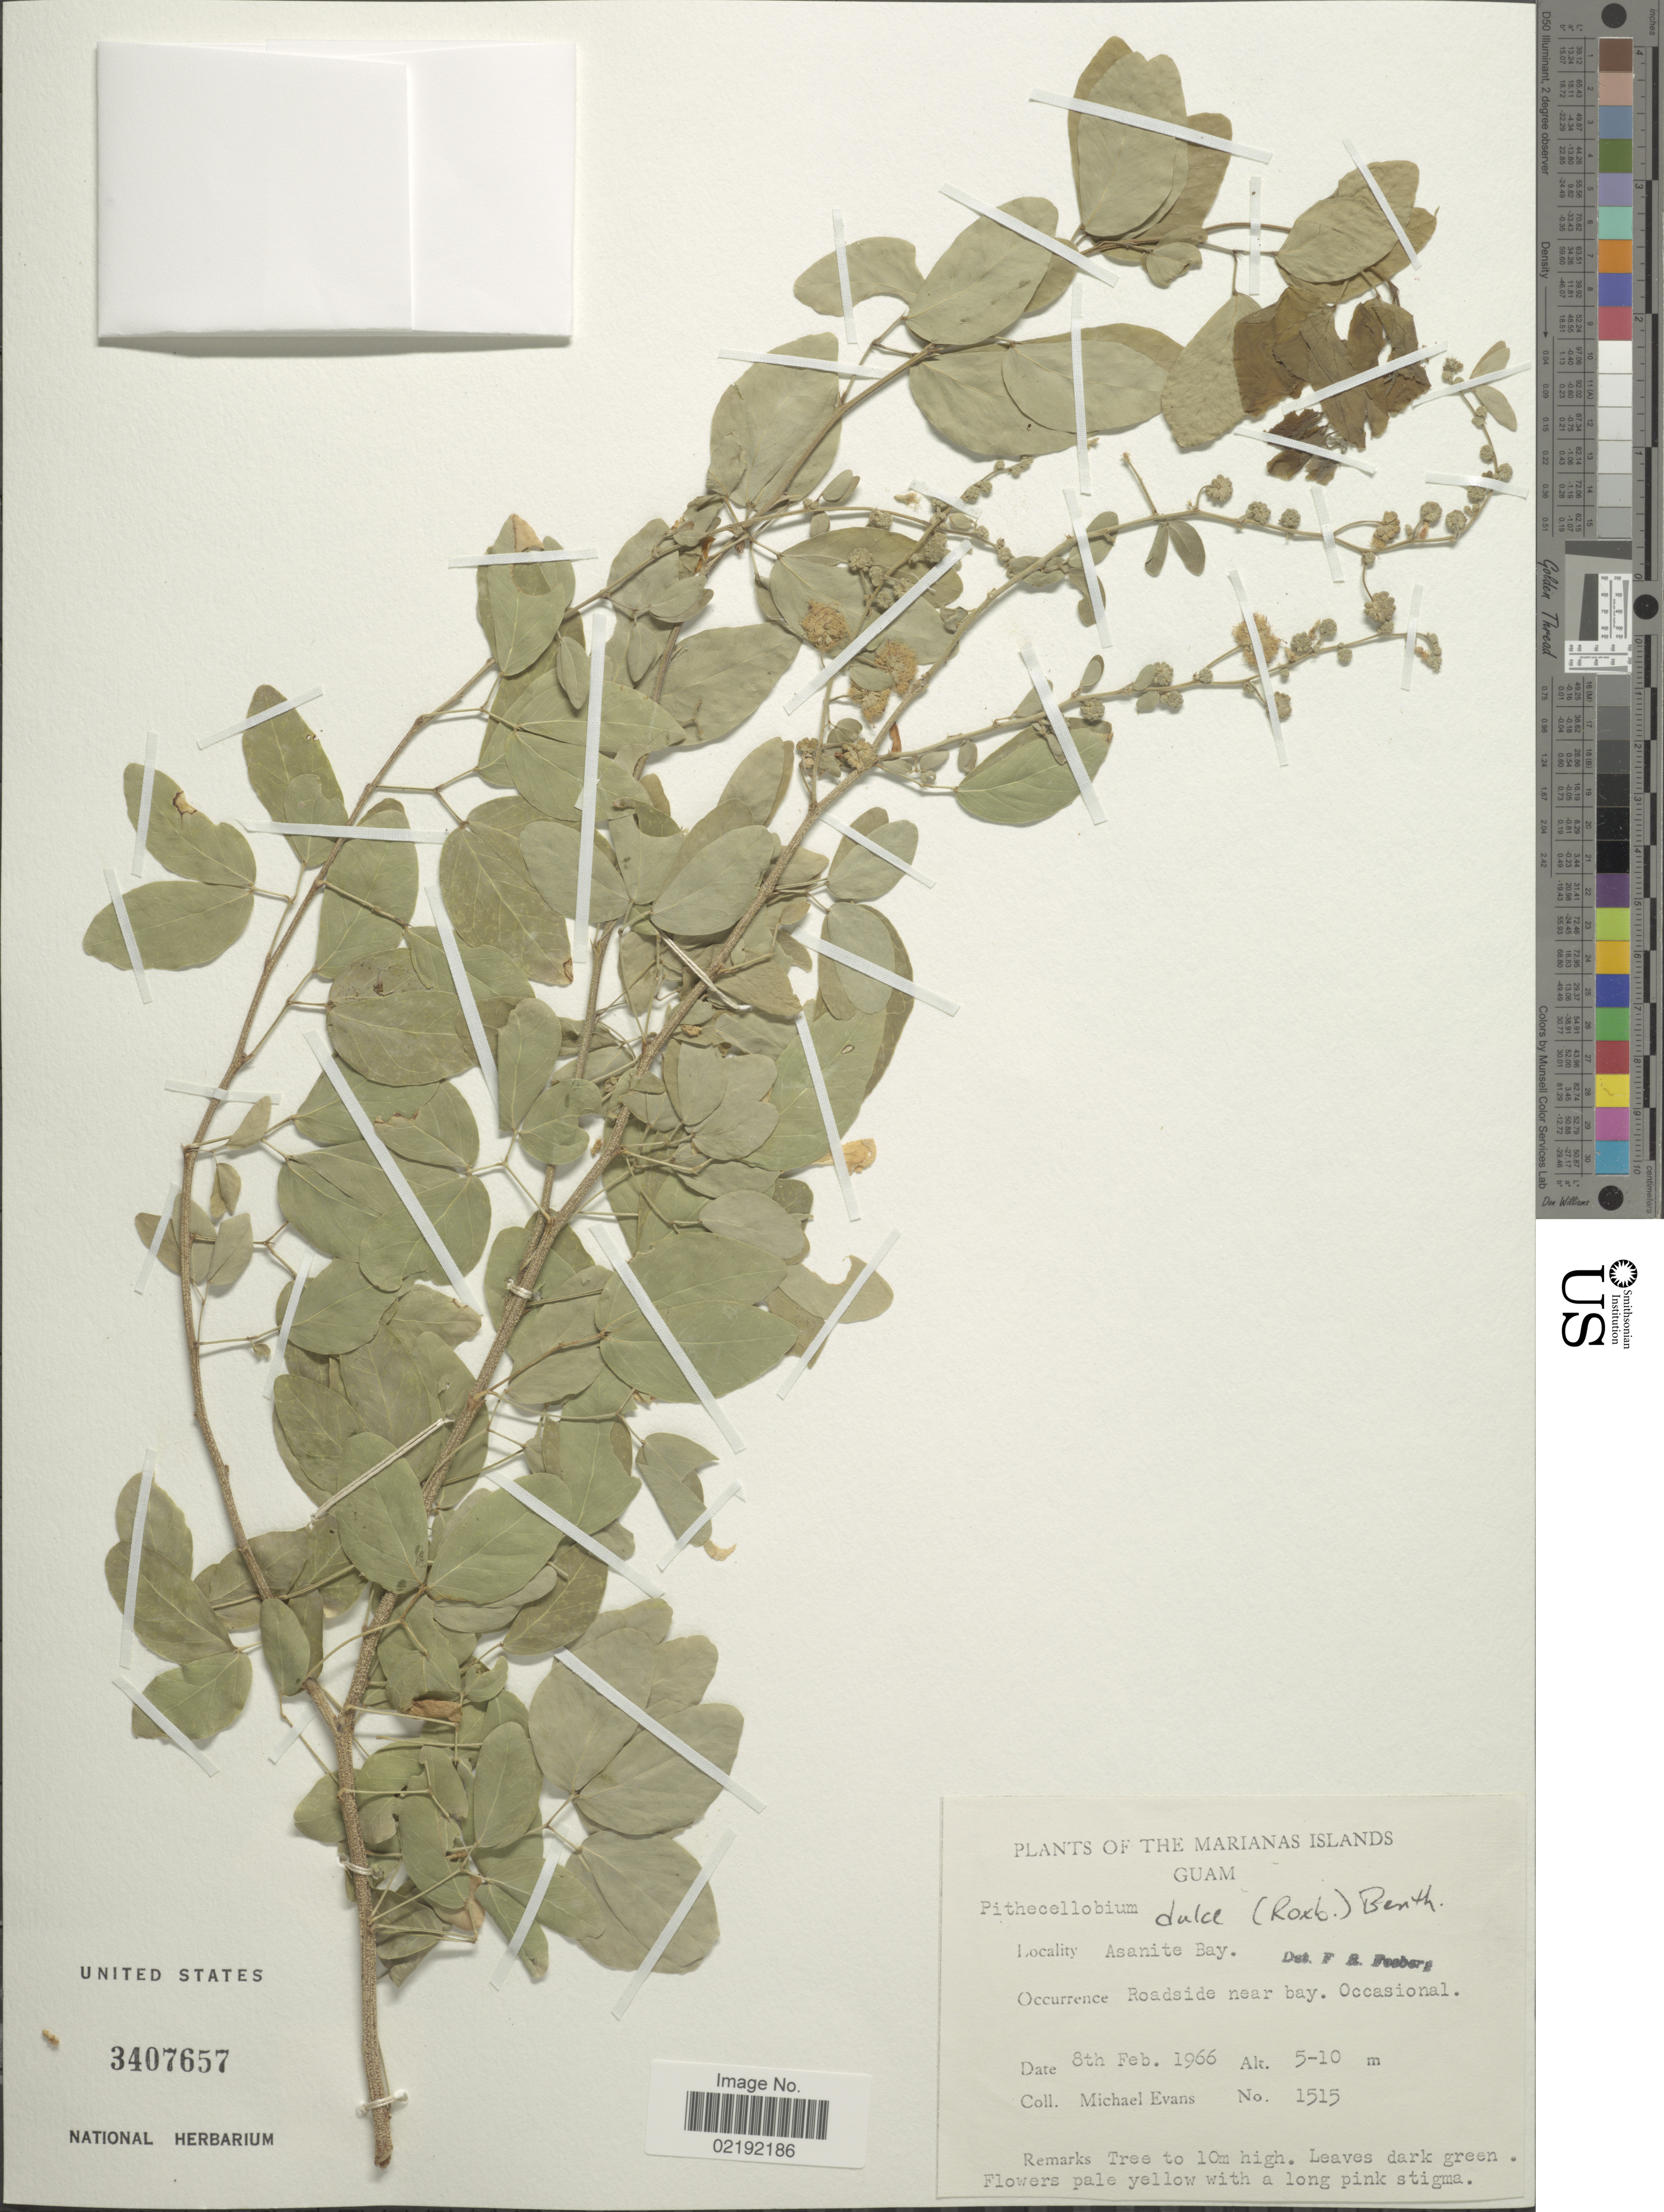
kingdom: Plantae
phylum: Tracheophyta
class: Magnoliopsida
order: Fabales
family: Fabaceae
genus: Pithecellobium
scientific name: Pithecellobium dulce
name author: (Roxb.) Benth.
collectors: M. Evans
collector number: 1515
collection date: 1966-02-08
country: Guam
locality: Marianas Islands. Guam. Asanite Bay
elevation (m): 5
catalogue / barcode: US 3407657